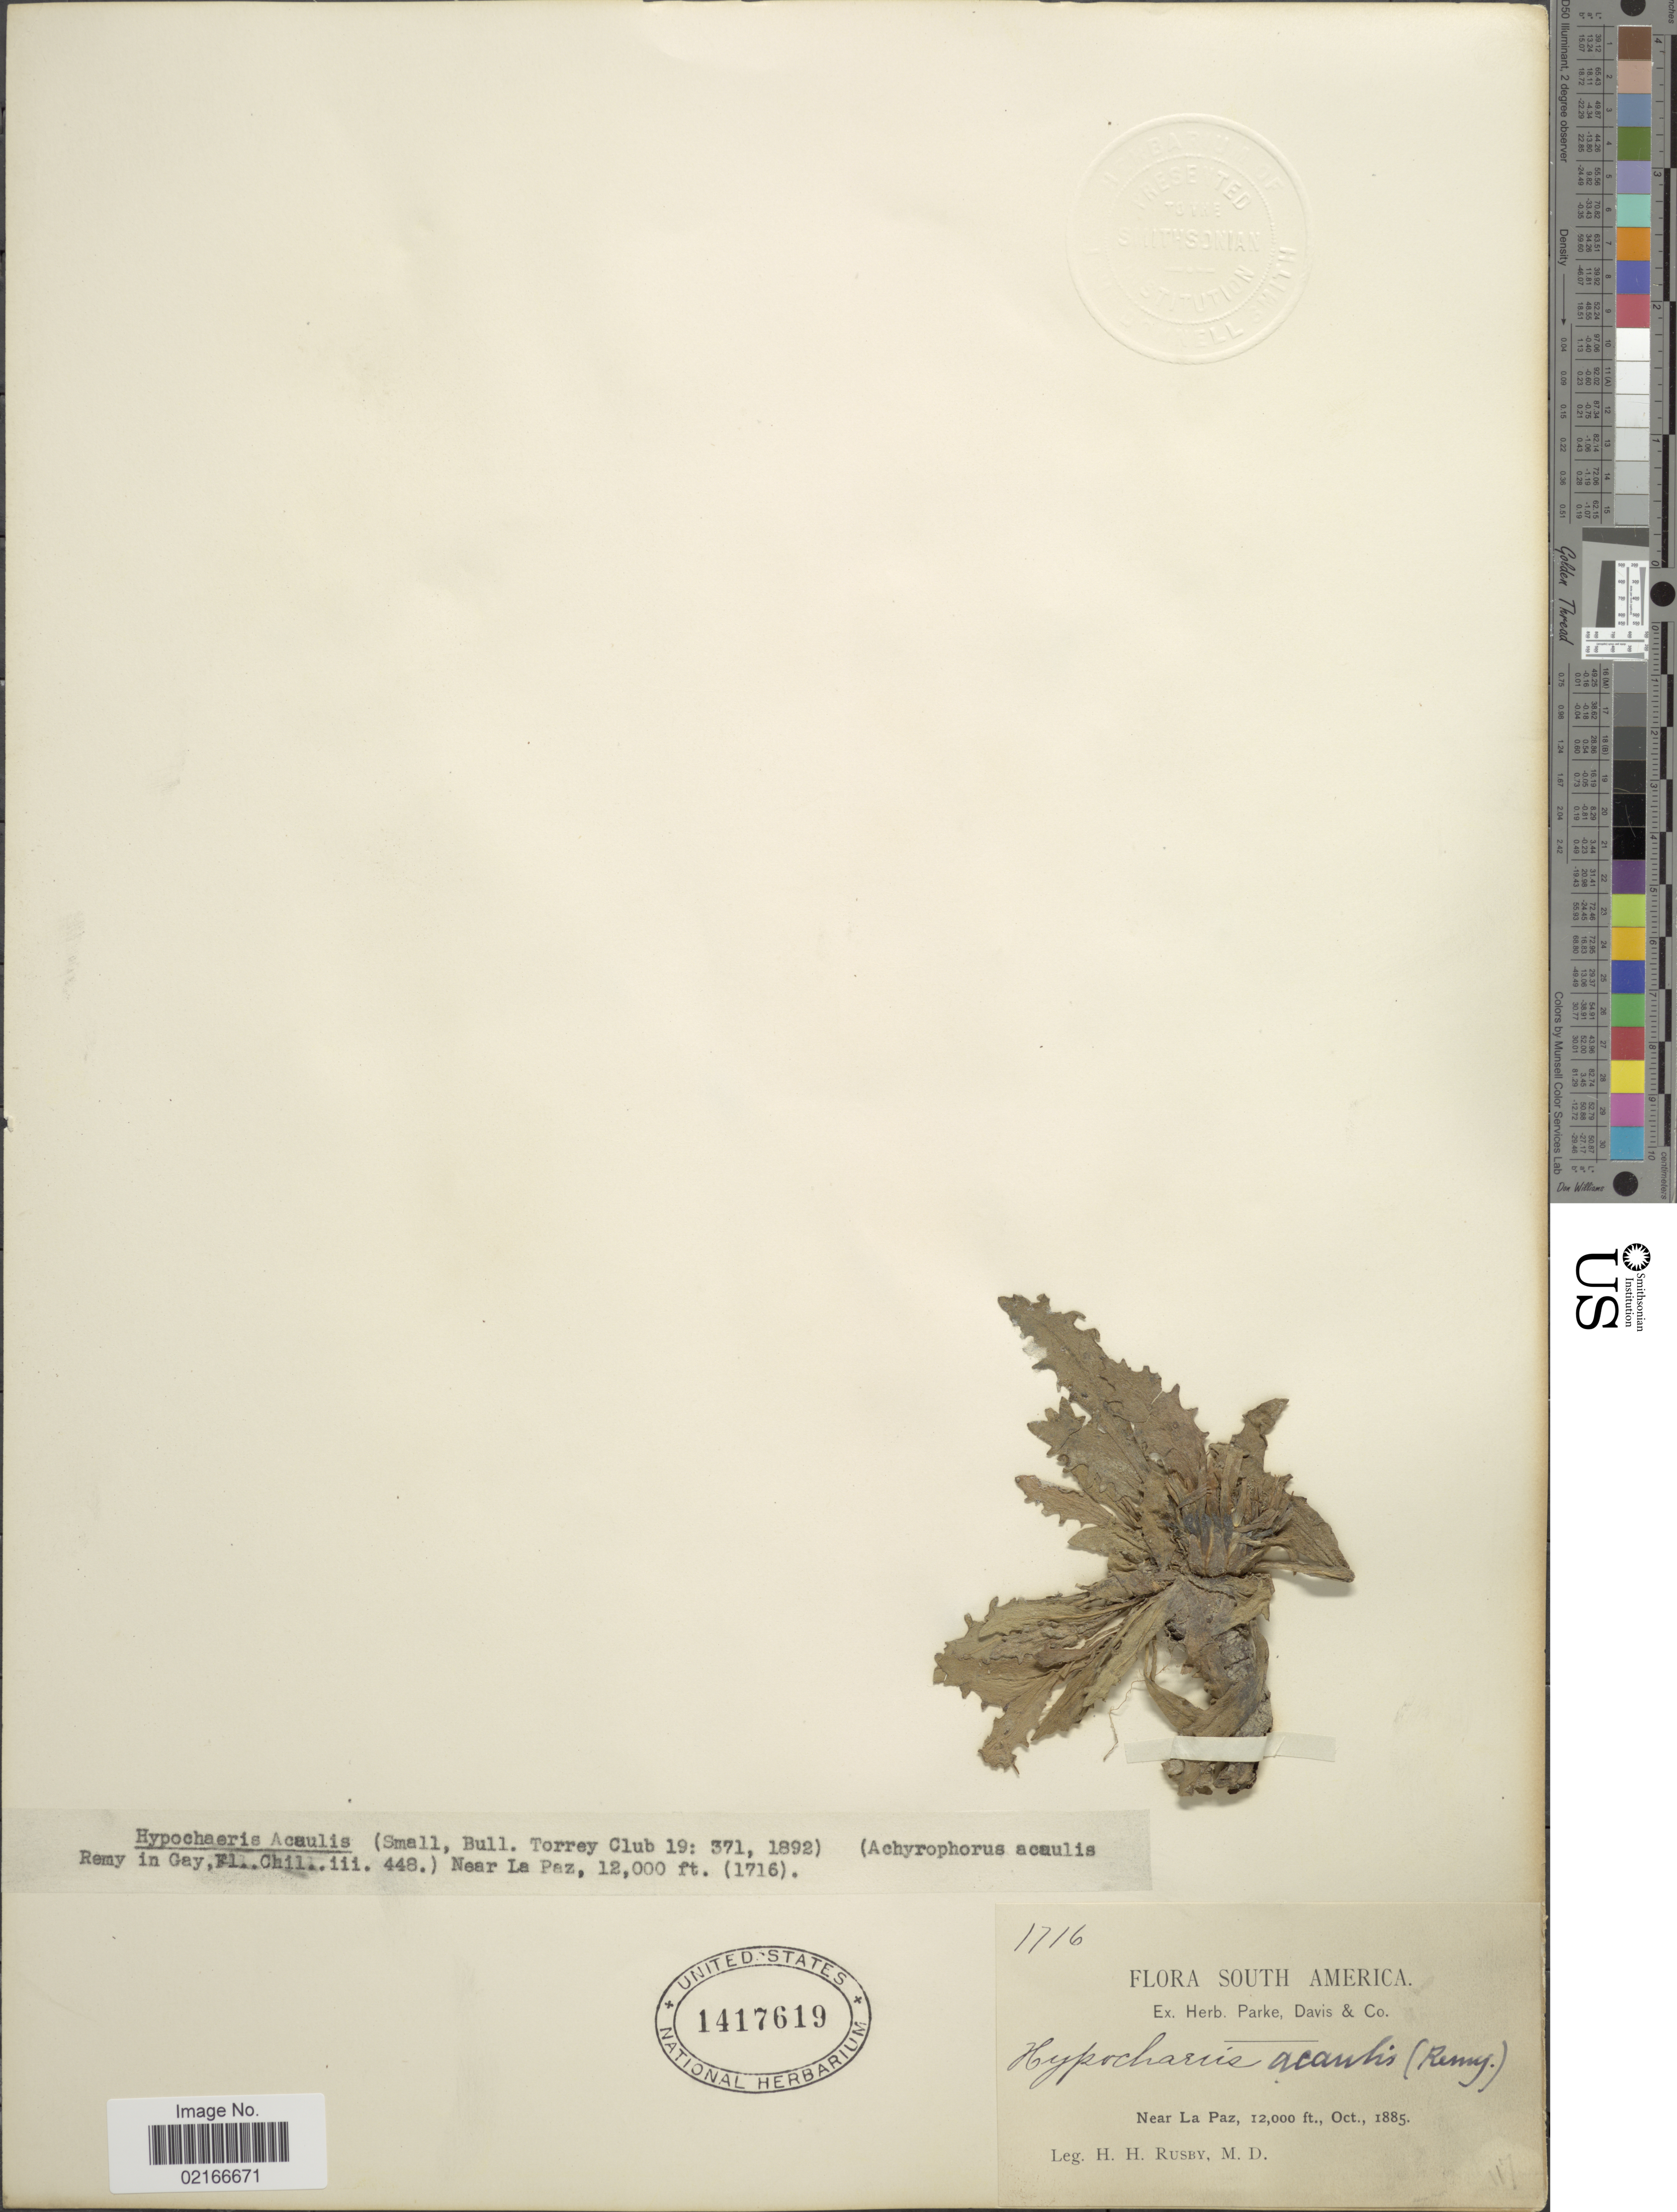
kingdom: Plantae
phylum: Tracheophyta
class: Magnoliopsida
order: Asterales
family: Asteraceae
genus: Hypochaeris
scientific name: Hypochaeris meyeniana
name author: (Walp.) Benth. & Hook. f. ex Griseb.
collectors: H. H. Rusby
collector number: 1716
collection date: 1885-10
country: Bolivia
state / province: La Paz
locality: Near La Paz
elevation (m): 3658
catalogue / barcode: US 1417619